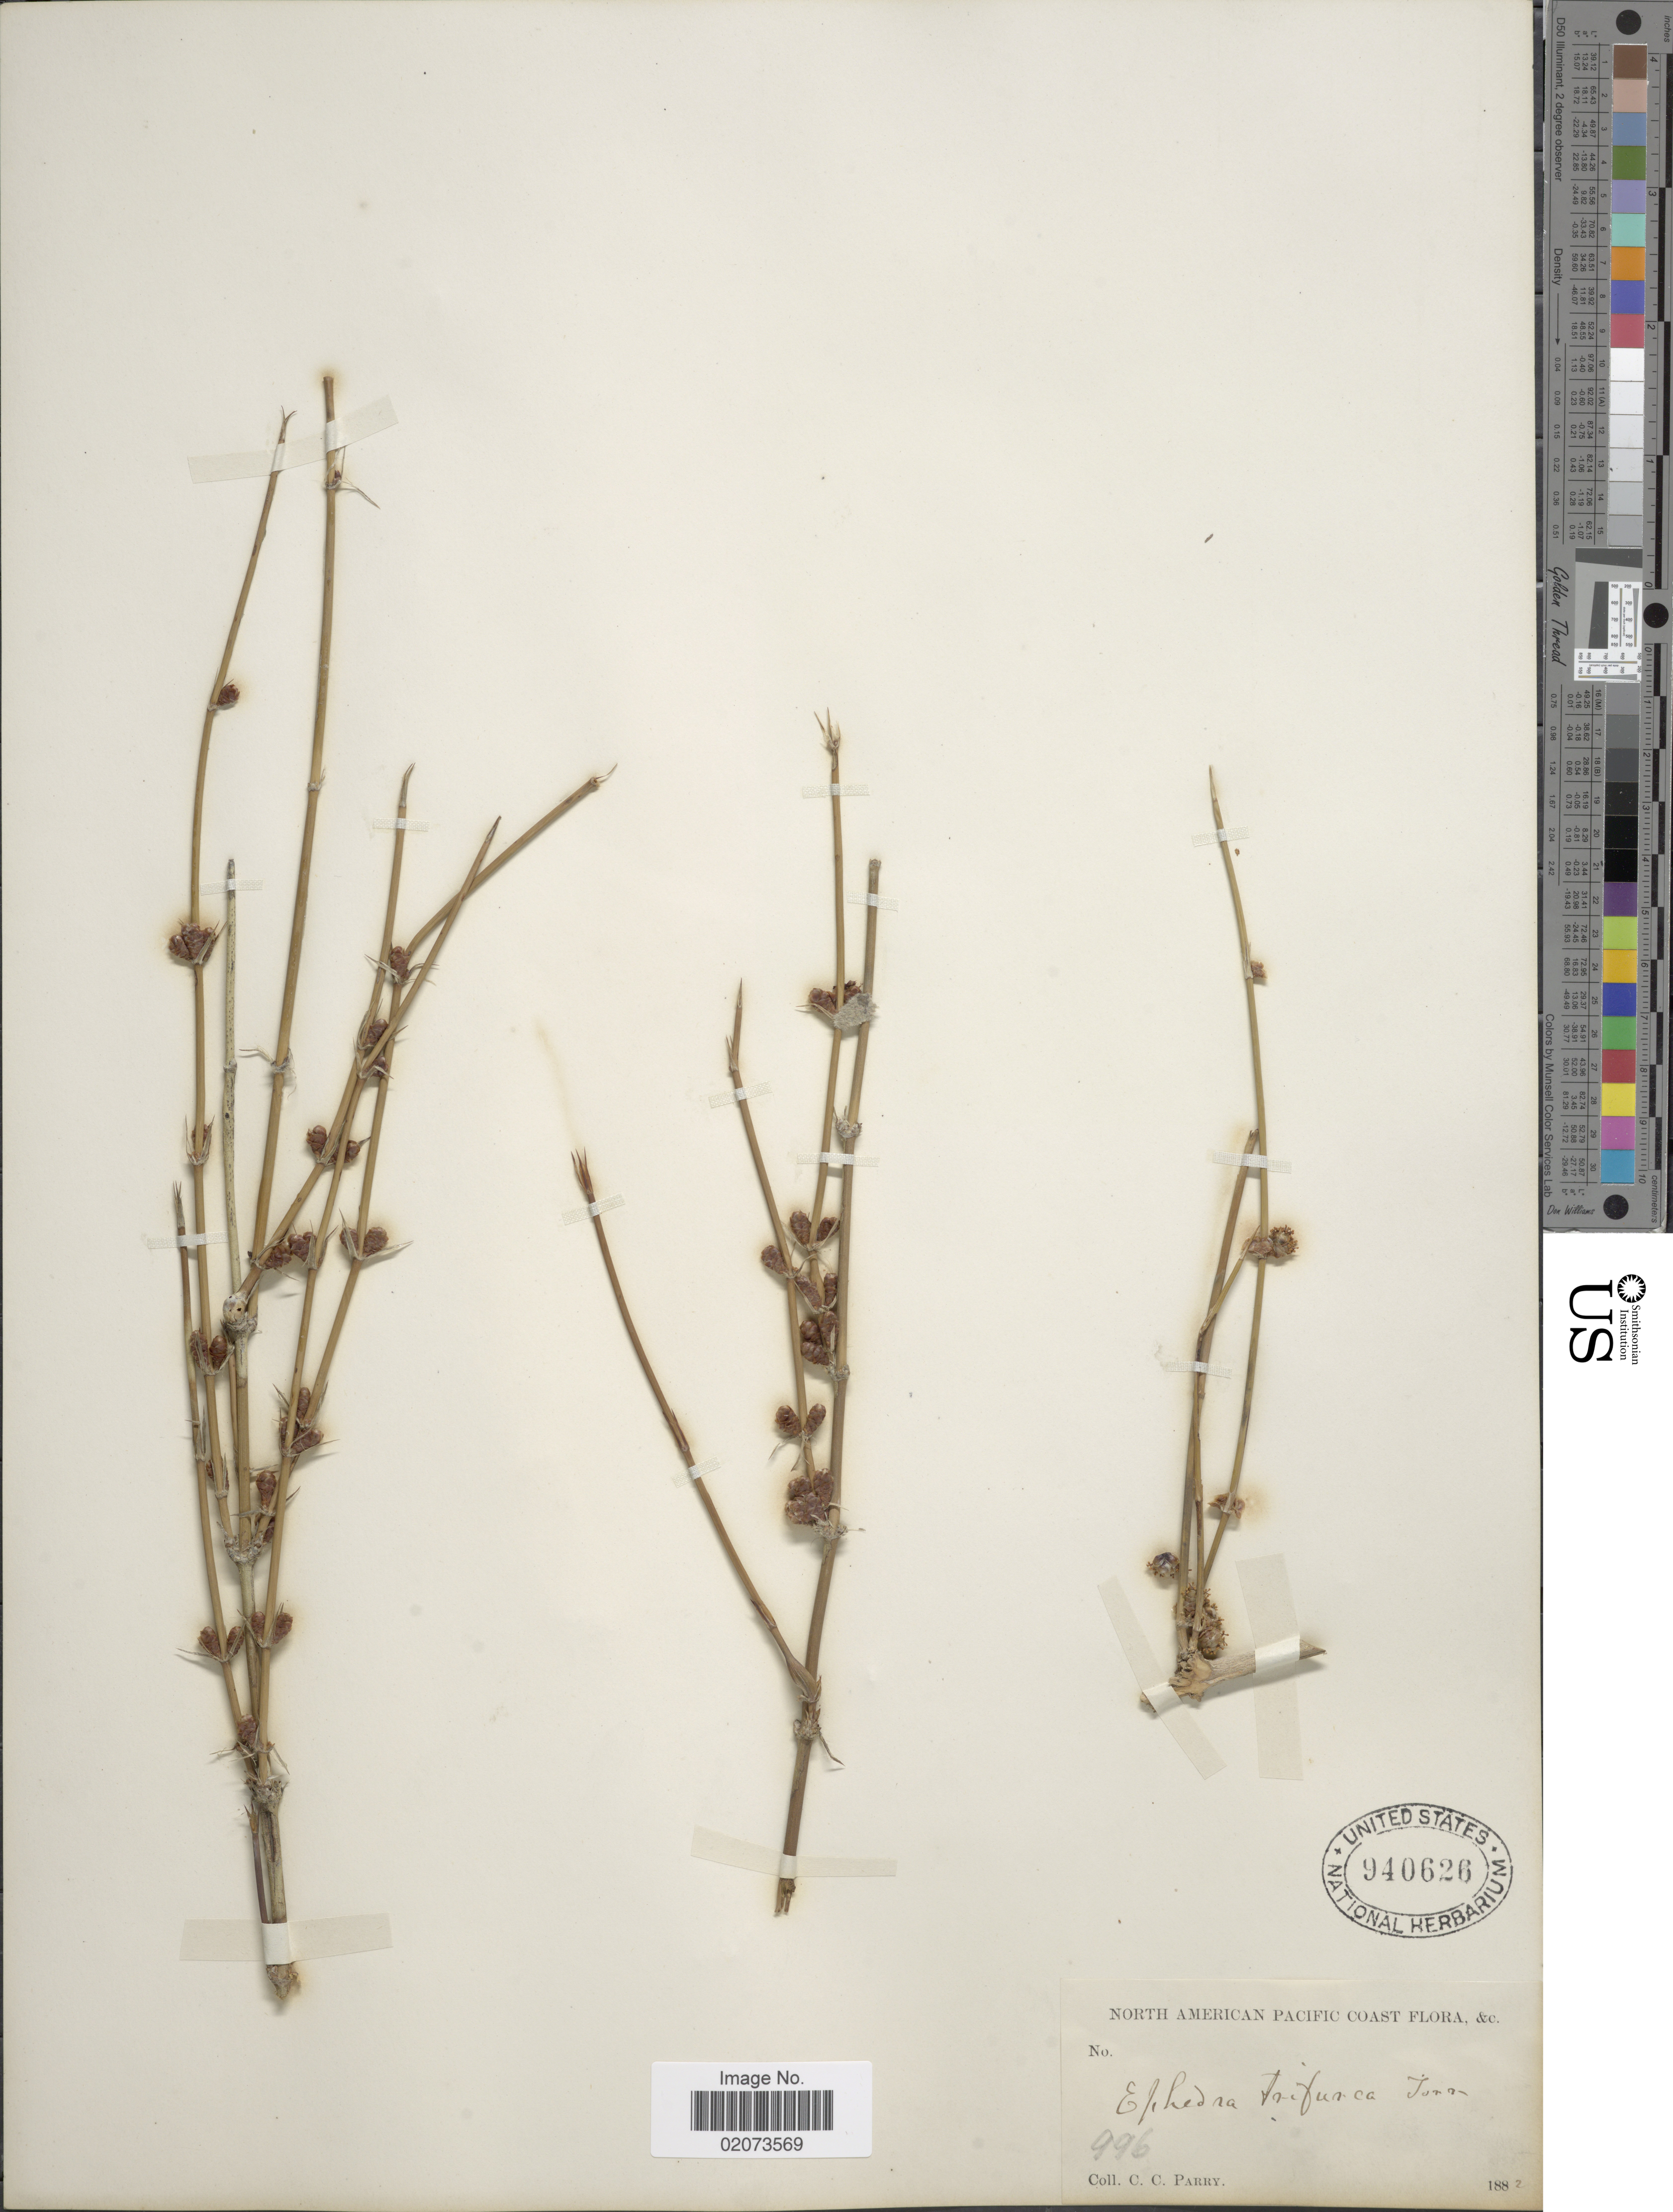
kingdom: Plantae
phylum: Tracheophyta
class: Gnetopsida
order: Ephedrales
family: Ephedraceae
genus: Ephedra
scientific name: Ephedra trifurca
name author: Torr. ex S. Watson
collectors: C. C. Parry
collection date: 1882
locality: North American Pacific Coast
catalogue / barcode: US 940626